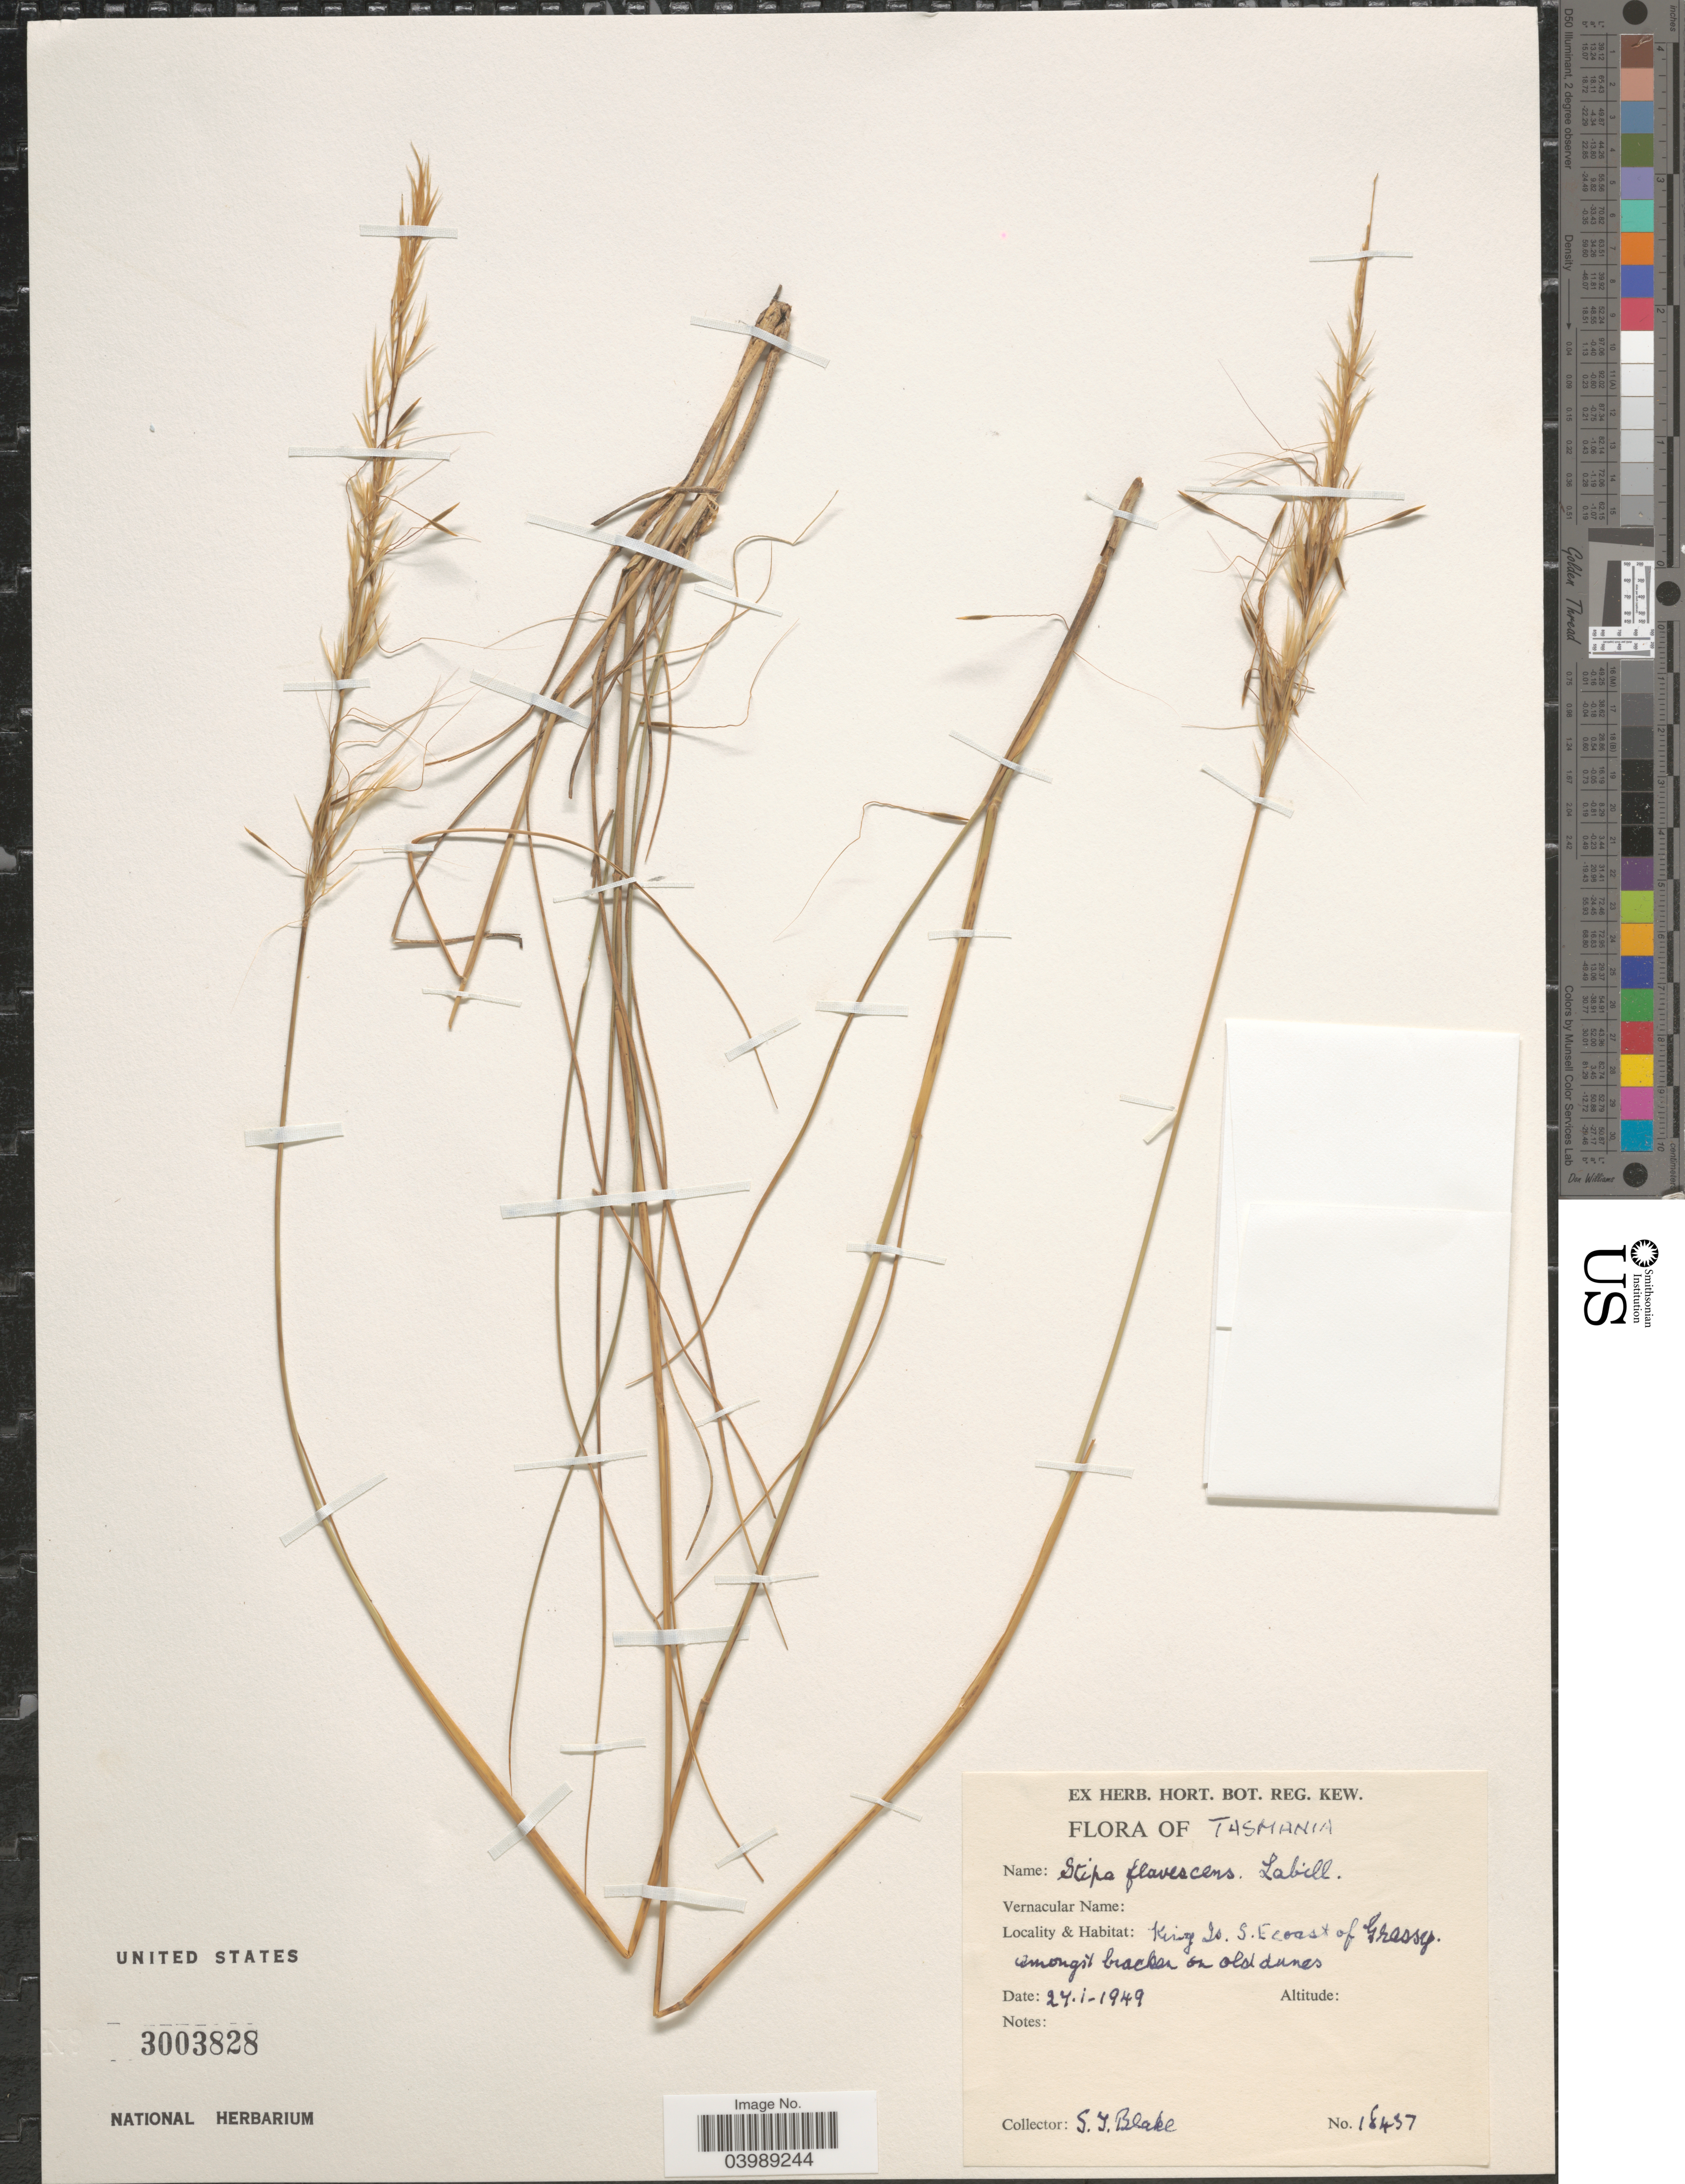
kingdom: Plantae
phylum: Tracheophyta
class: Liliopsida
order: Poales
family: Poaceae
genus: Austrostipa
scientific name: Austrostipa flavescens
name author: (Labill.) S.W.L. Jacobs & J. Everett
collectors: G. Blake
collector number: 18437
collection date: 1949-01-27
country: Australia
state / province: Tasmania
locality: King Is. S. E coast of Grassey amongst bracken on old dunes.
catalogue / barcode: US 3003828